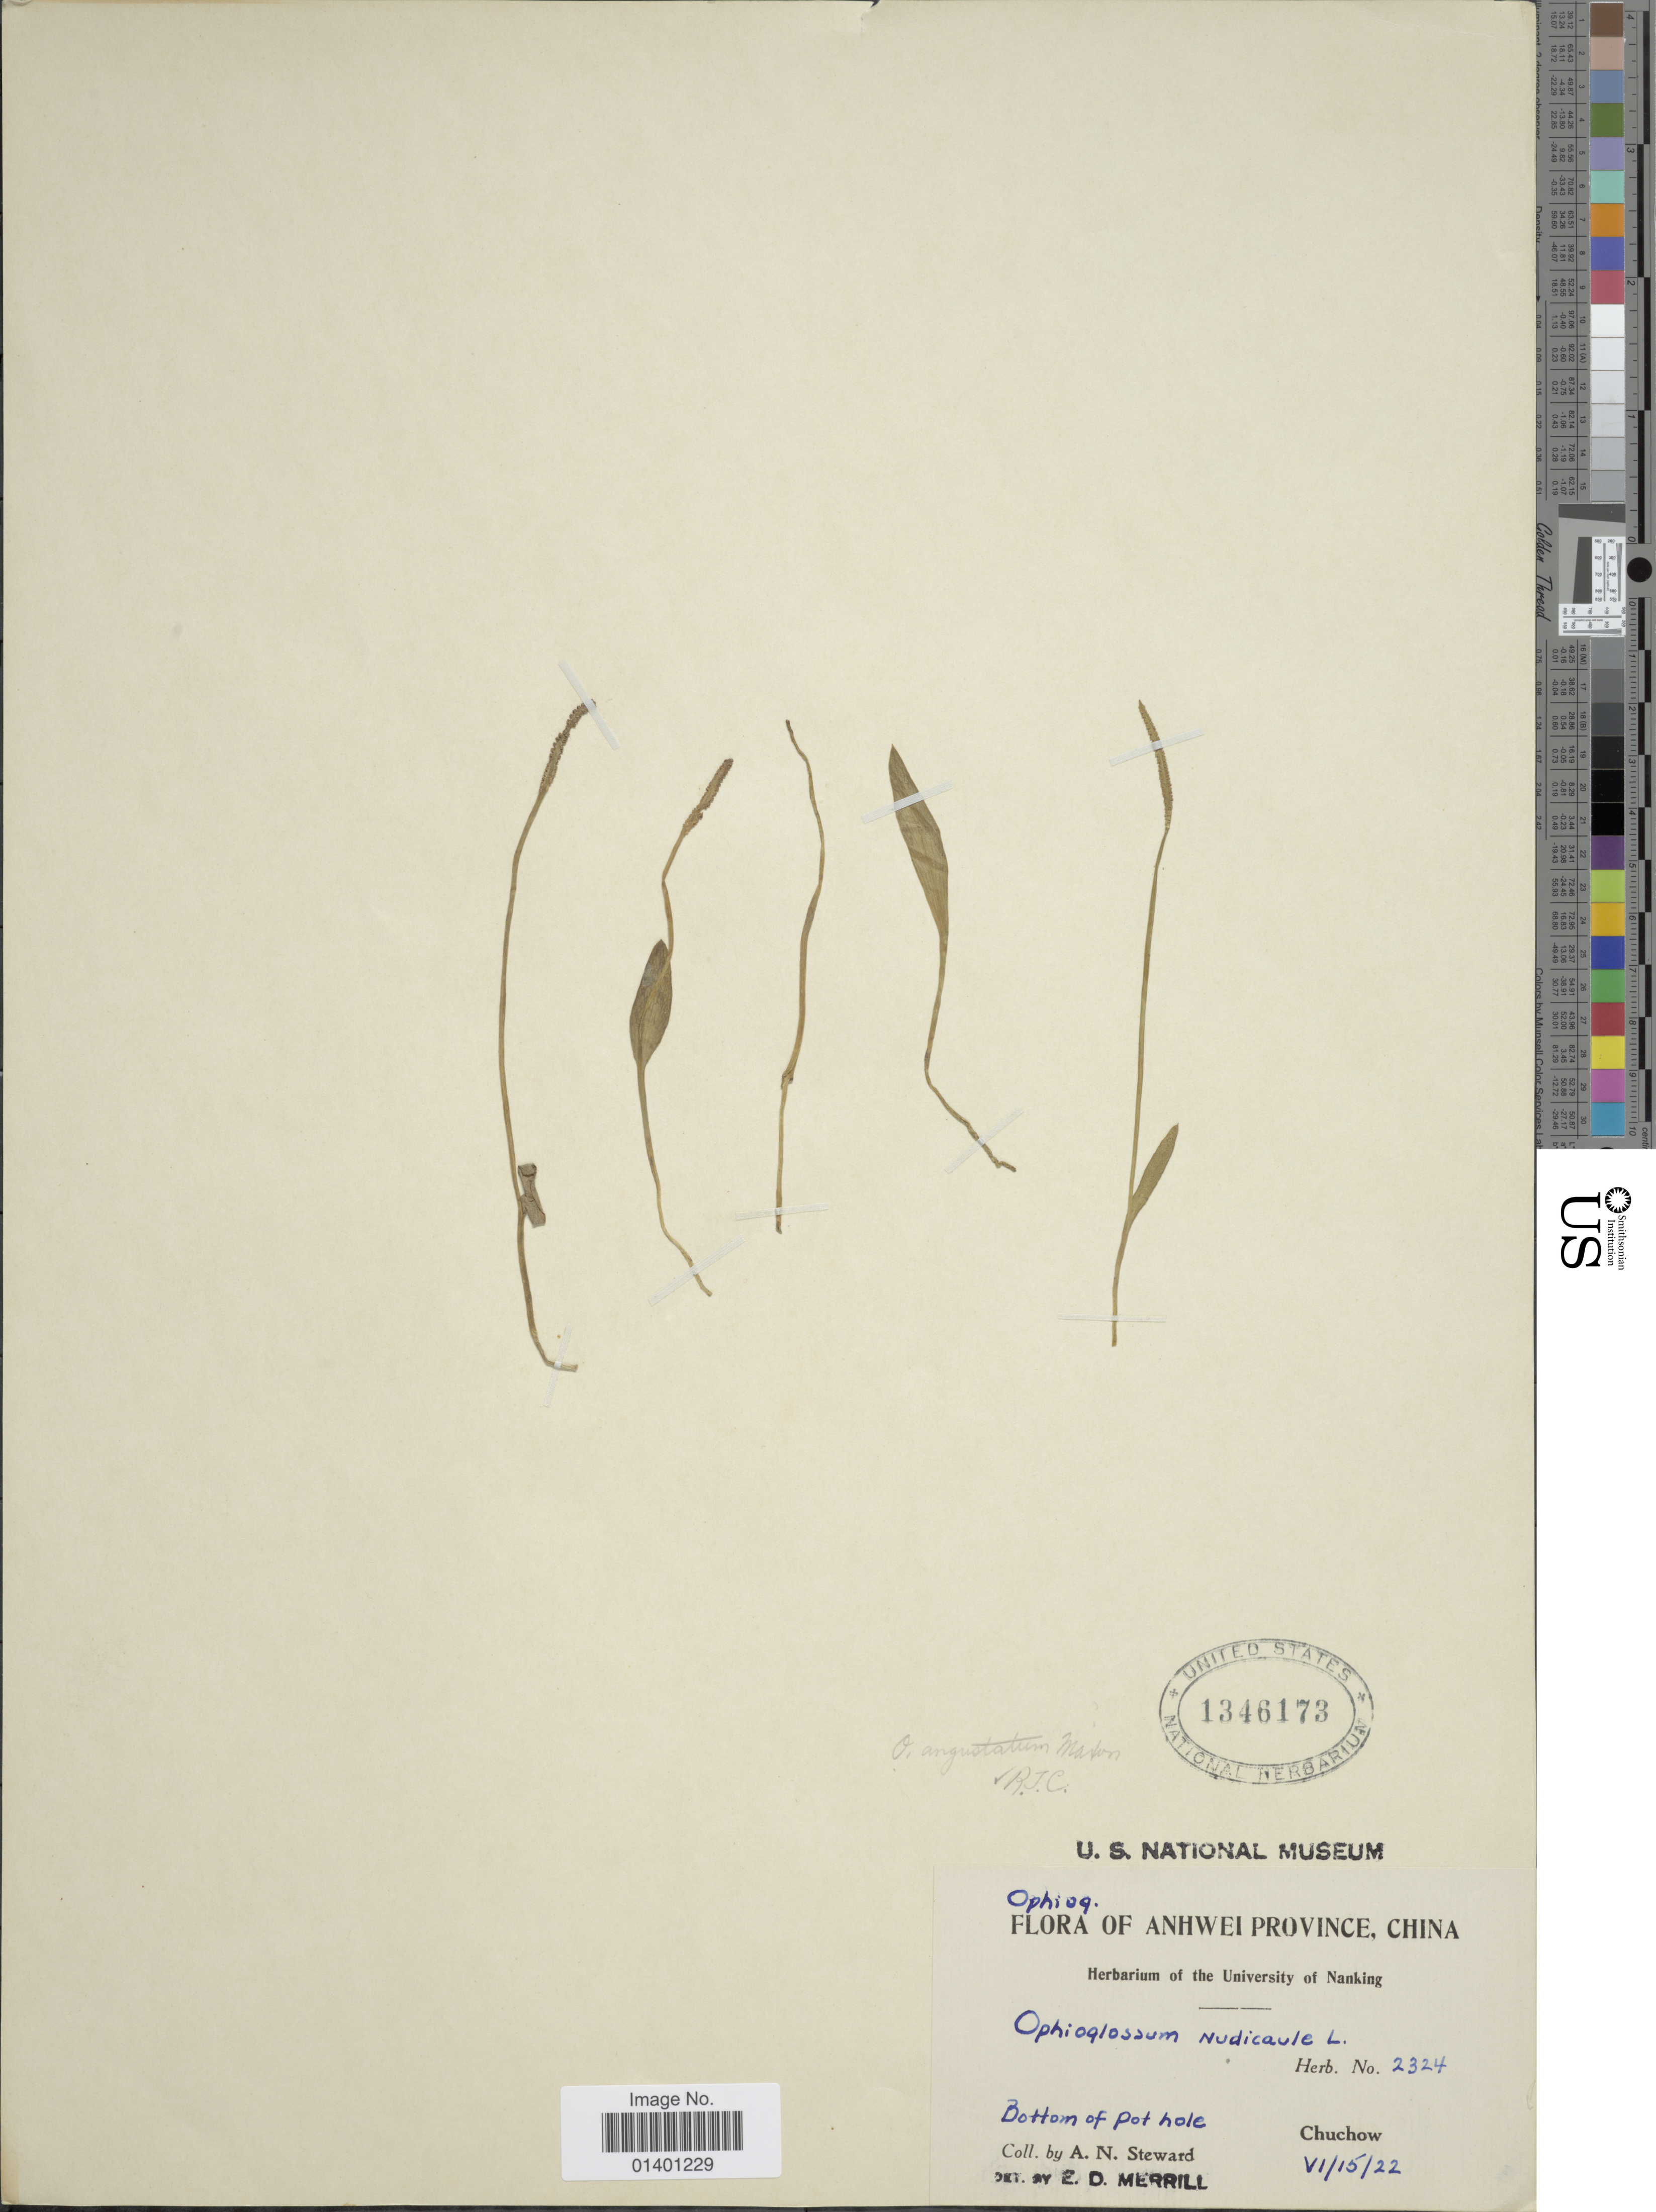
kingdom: Plantae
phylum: Tracheophyta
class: Polypodiopsida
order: Ophioglossales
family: Ophioglossaceae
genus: Ophioglossum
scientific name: Ophioglossum angustulatum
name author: Maxon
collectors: A. N. Steward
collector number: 2324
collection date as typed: Transcribed d/m/y: 15/6/22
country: China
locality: Anhwei Province, Bottom of pot hole, Chuchow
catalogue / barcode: US 1346173